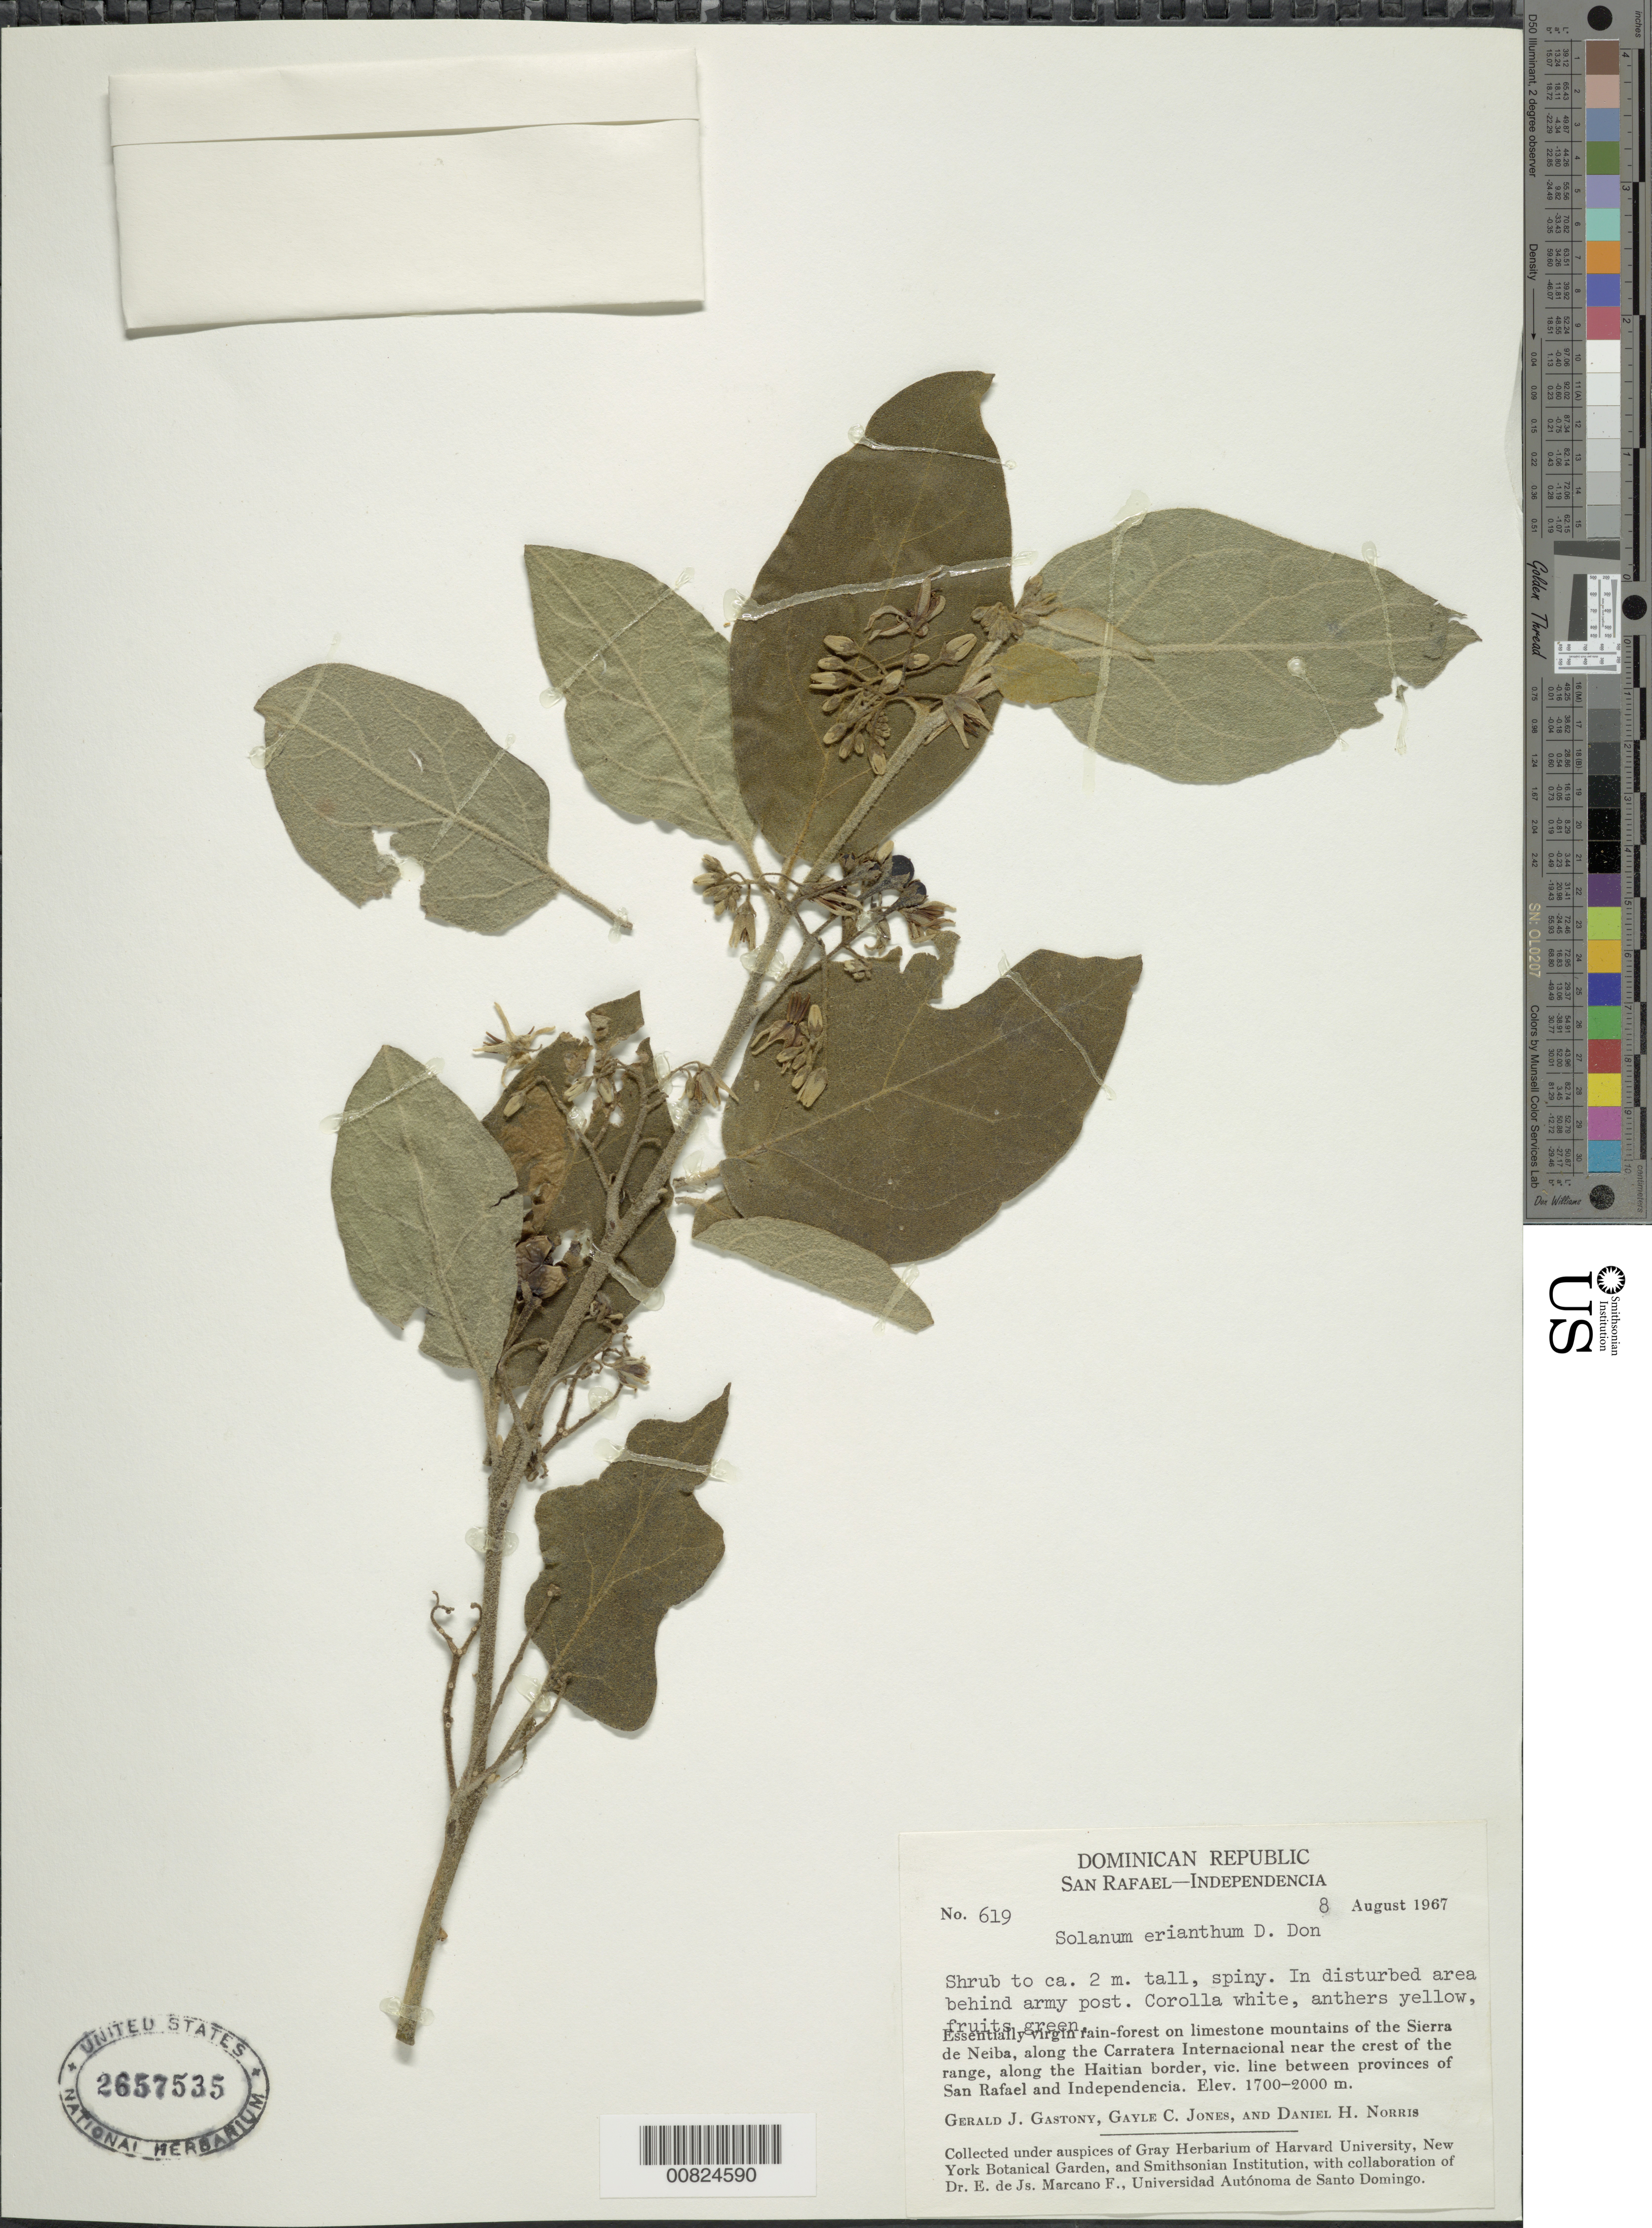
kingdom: Plantae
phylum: Tracheophyta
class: Magnoliopsida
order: Solanales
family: Solanaceae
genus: Solanum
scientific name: Solanum erianthum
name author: D. Don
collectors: G. Gastony, G. C. Jones & D. H. Norris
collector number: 619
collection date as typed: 08 Aug 1967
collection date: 1967-08-08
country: Dominican Republic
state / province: Independencia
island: Hispaniola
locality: Sierrra de Neiba along the Carratera Internacional near the crest of the range, along the Haitian border, vic. line between provinces of San Rafael and Independencia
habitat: In disturbed area behind army post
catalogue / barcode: US 2657535